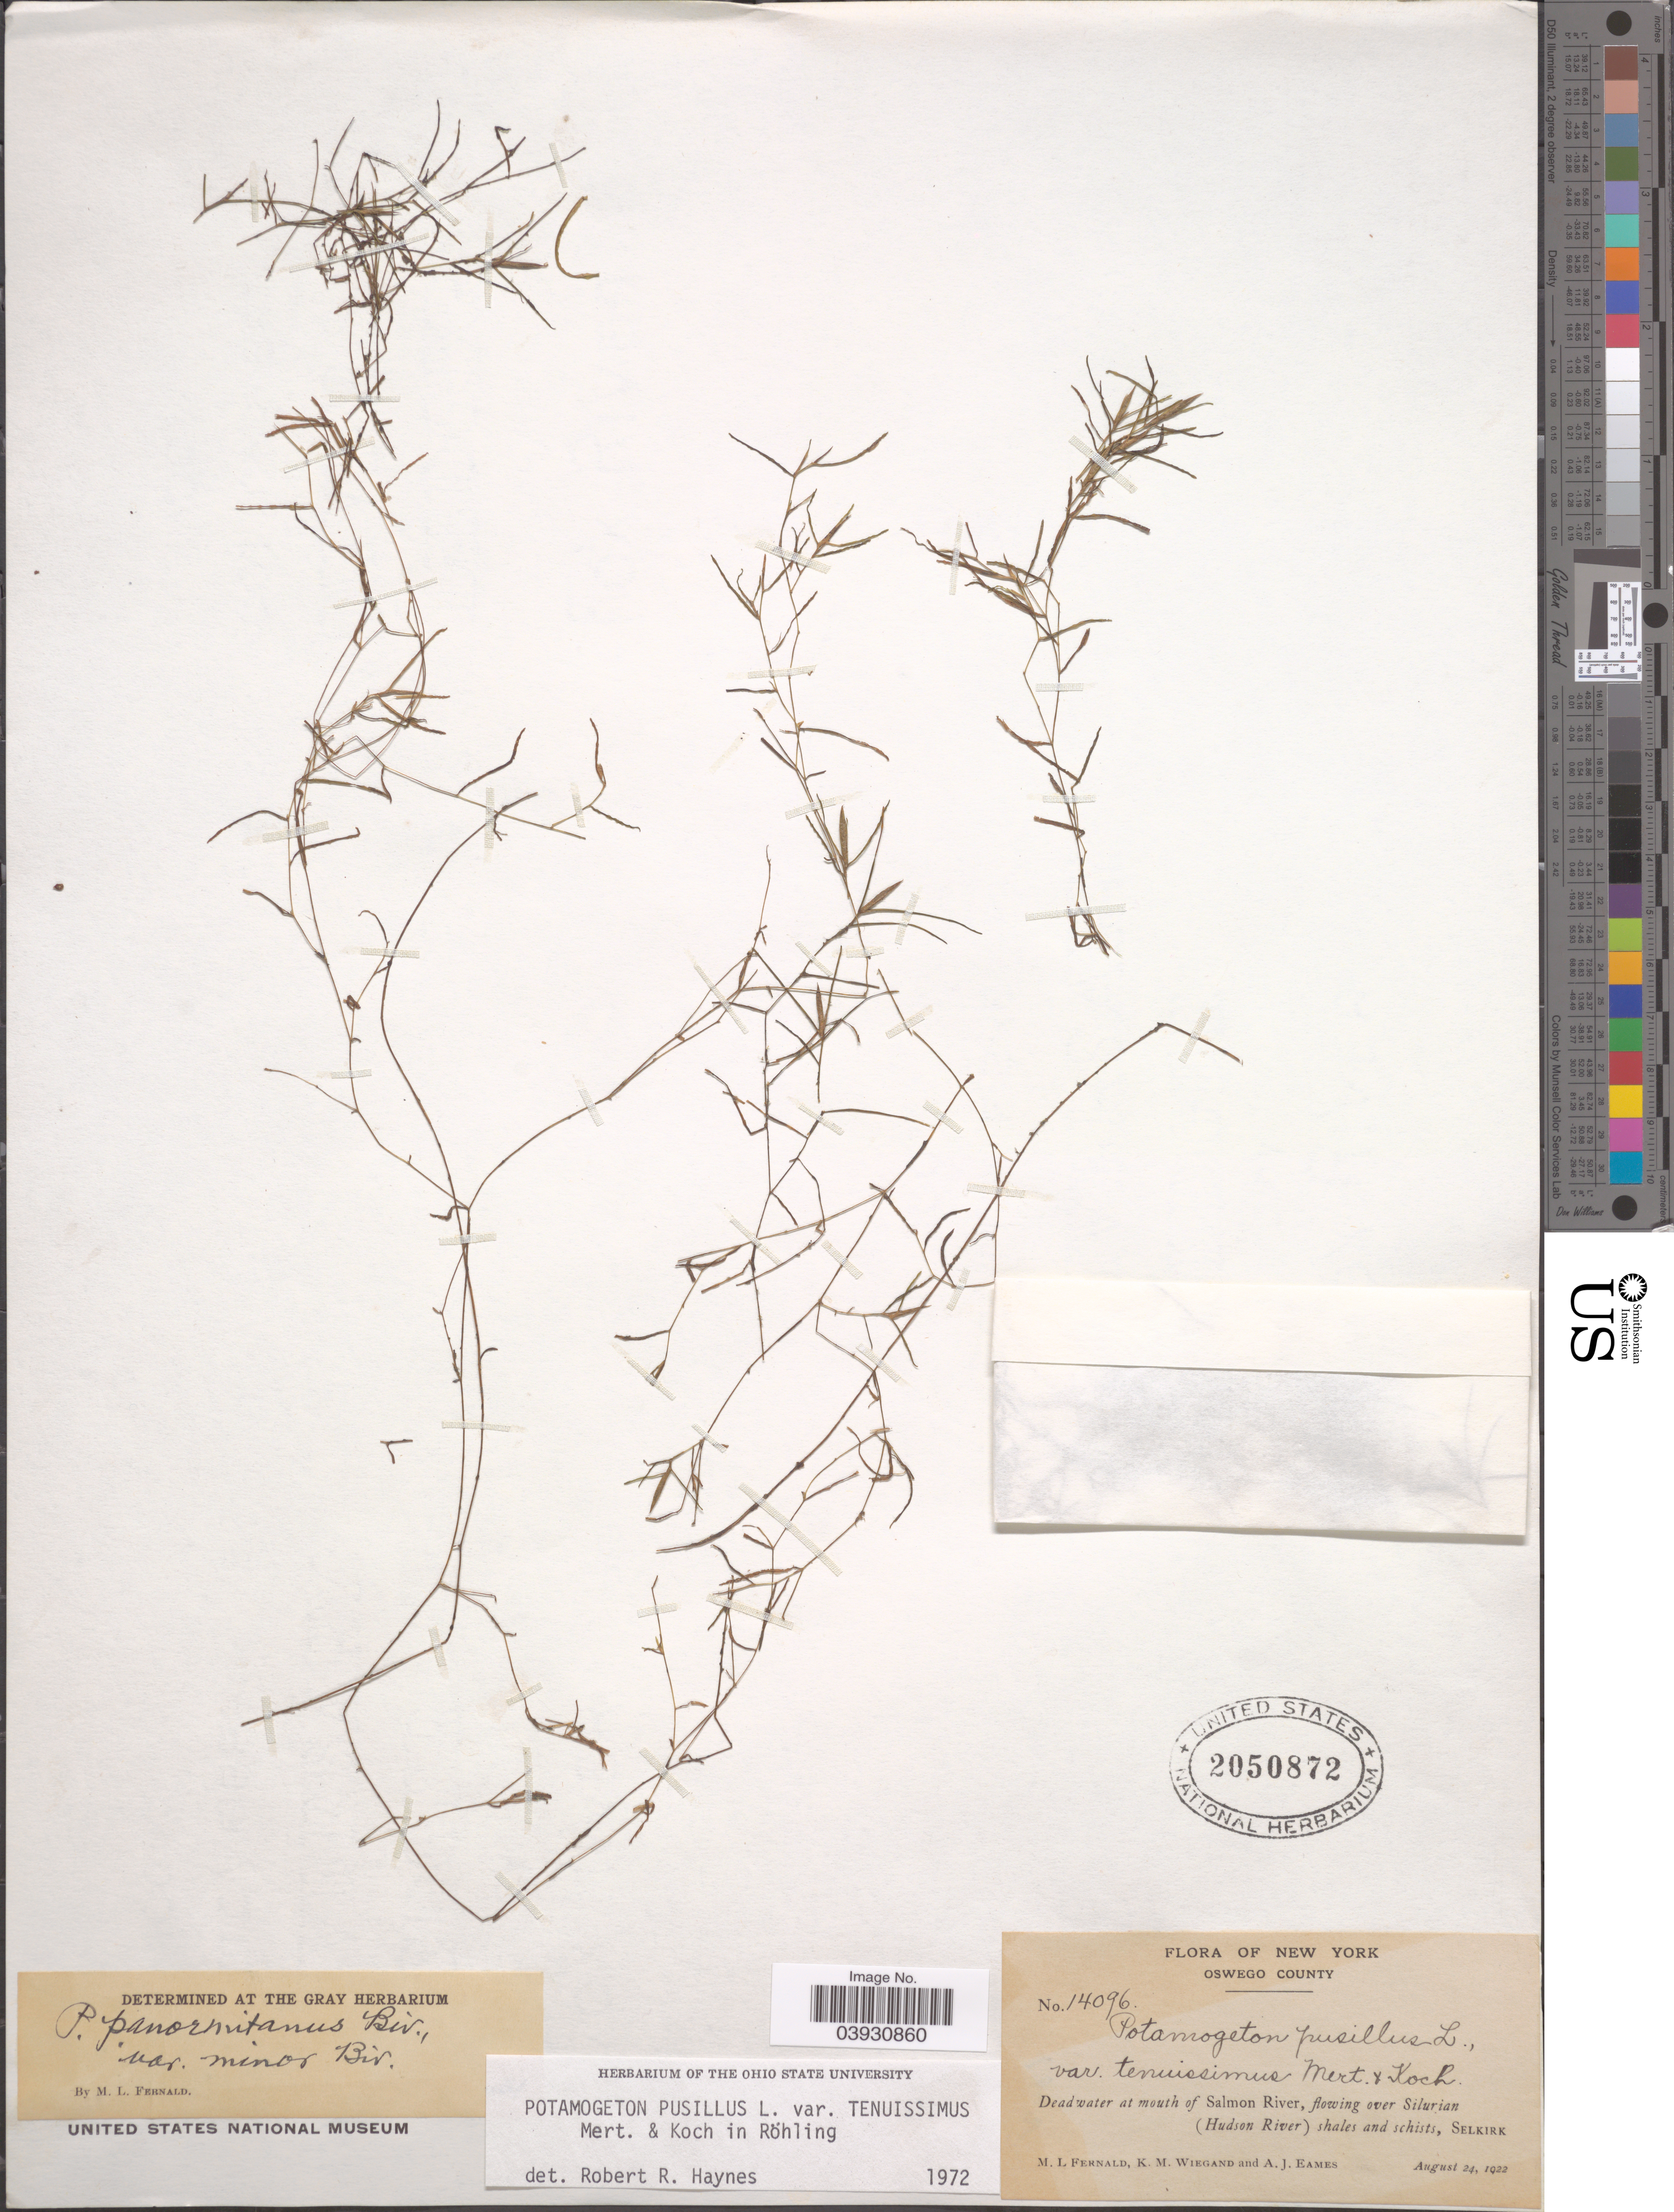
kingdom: Plantae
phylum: Tracheophyta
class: Liliopsida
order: Alismatales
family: Potamogetonaceae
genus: Potamogeton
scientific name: Potamogeton pusillus subsp. tenuissimus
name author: Mert. & W.D.J. Koch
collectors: M. L. Fernald, K. M. Wiegand & A. J. Eames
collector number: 14096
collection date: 1922-08-24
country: United States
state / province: New York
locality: Oswego County. Deadwater at mouth of Salmon River, flowing over Silurian (Hudson River) shales and schists, Selkirk.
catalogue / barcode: US 2050872